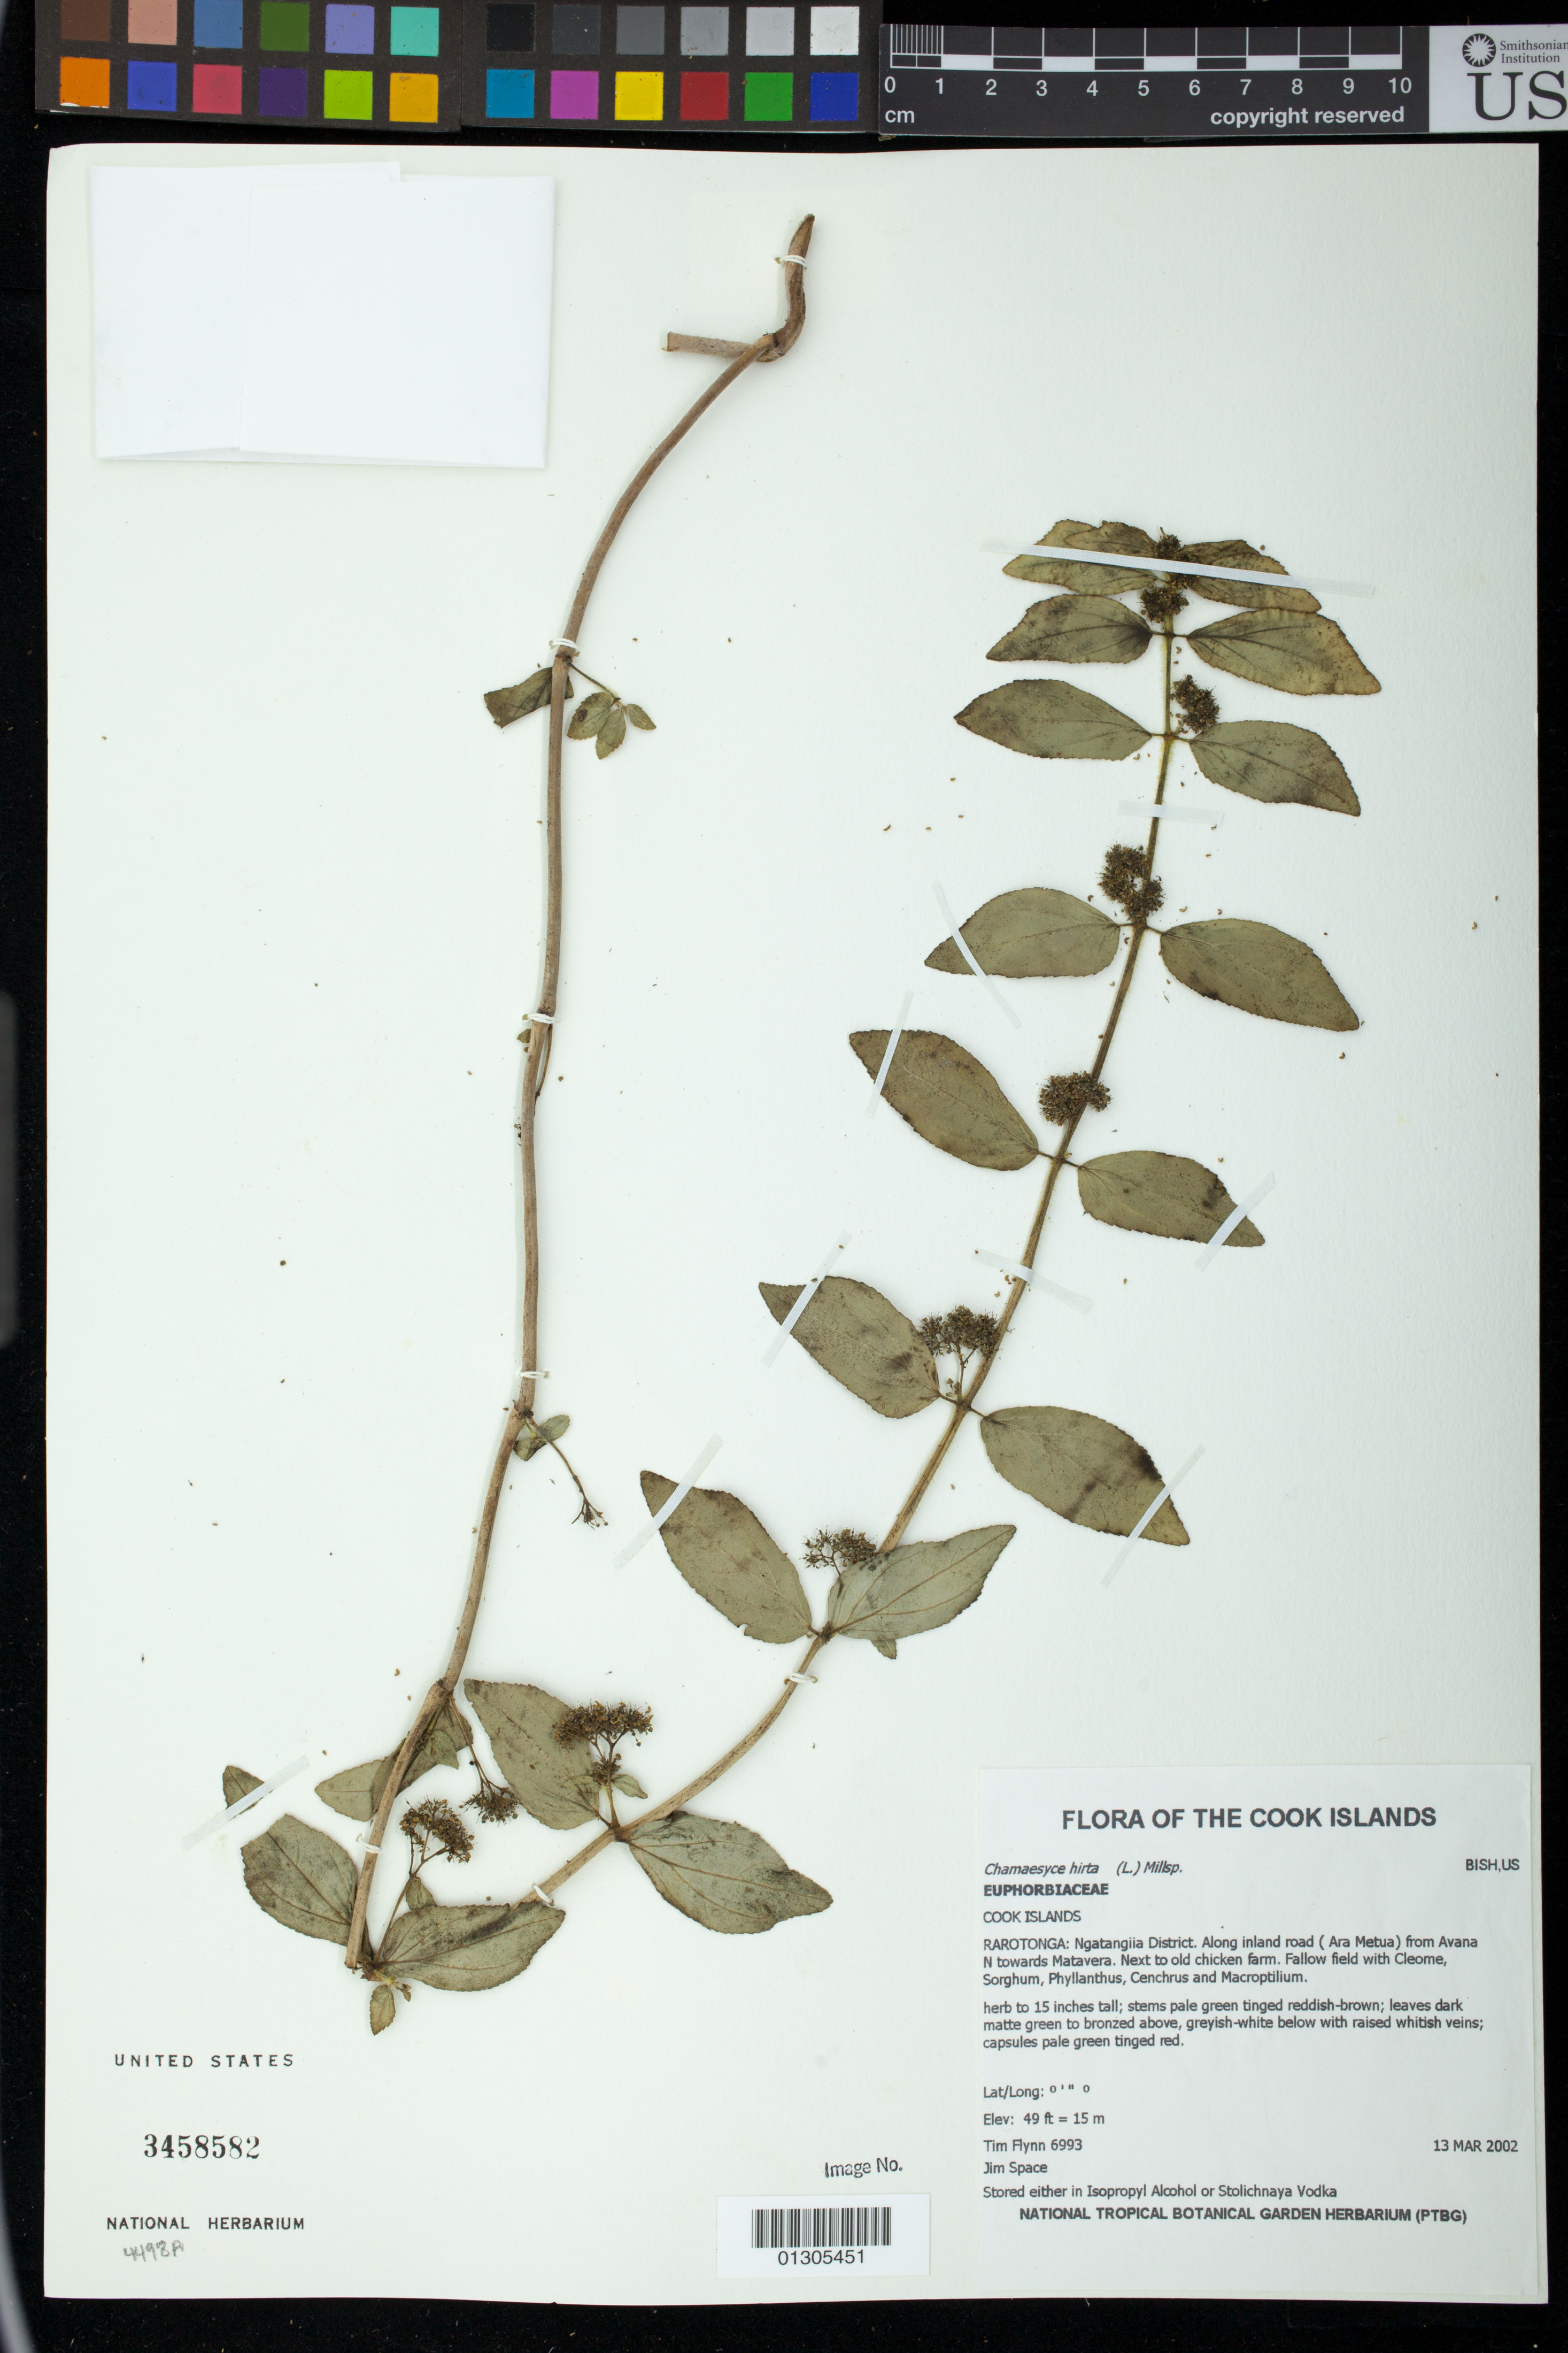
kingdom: Plantae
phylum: Tracheophyta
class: Magnoliopsida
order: Malpighiales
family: Euphorbiaceae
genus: Euphorbia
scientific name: Euphorbia hirta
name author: L.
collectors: T. W. Flynn & J. Space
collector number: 6993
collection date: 2002-03-13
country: Cook Islands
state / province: Rarotonga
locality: Ngatangiia District. Along inland road (Ara Metua) from Avana N towards Matavera. Next to old chicken farm.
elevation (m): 15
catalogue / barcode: US 3458582